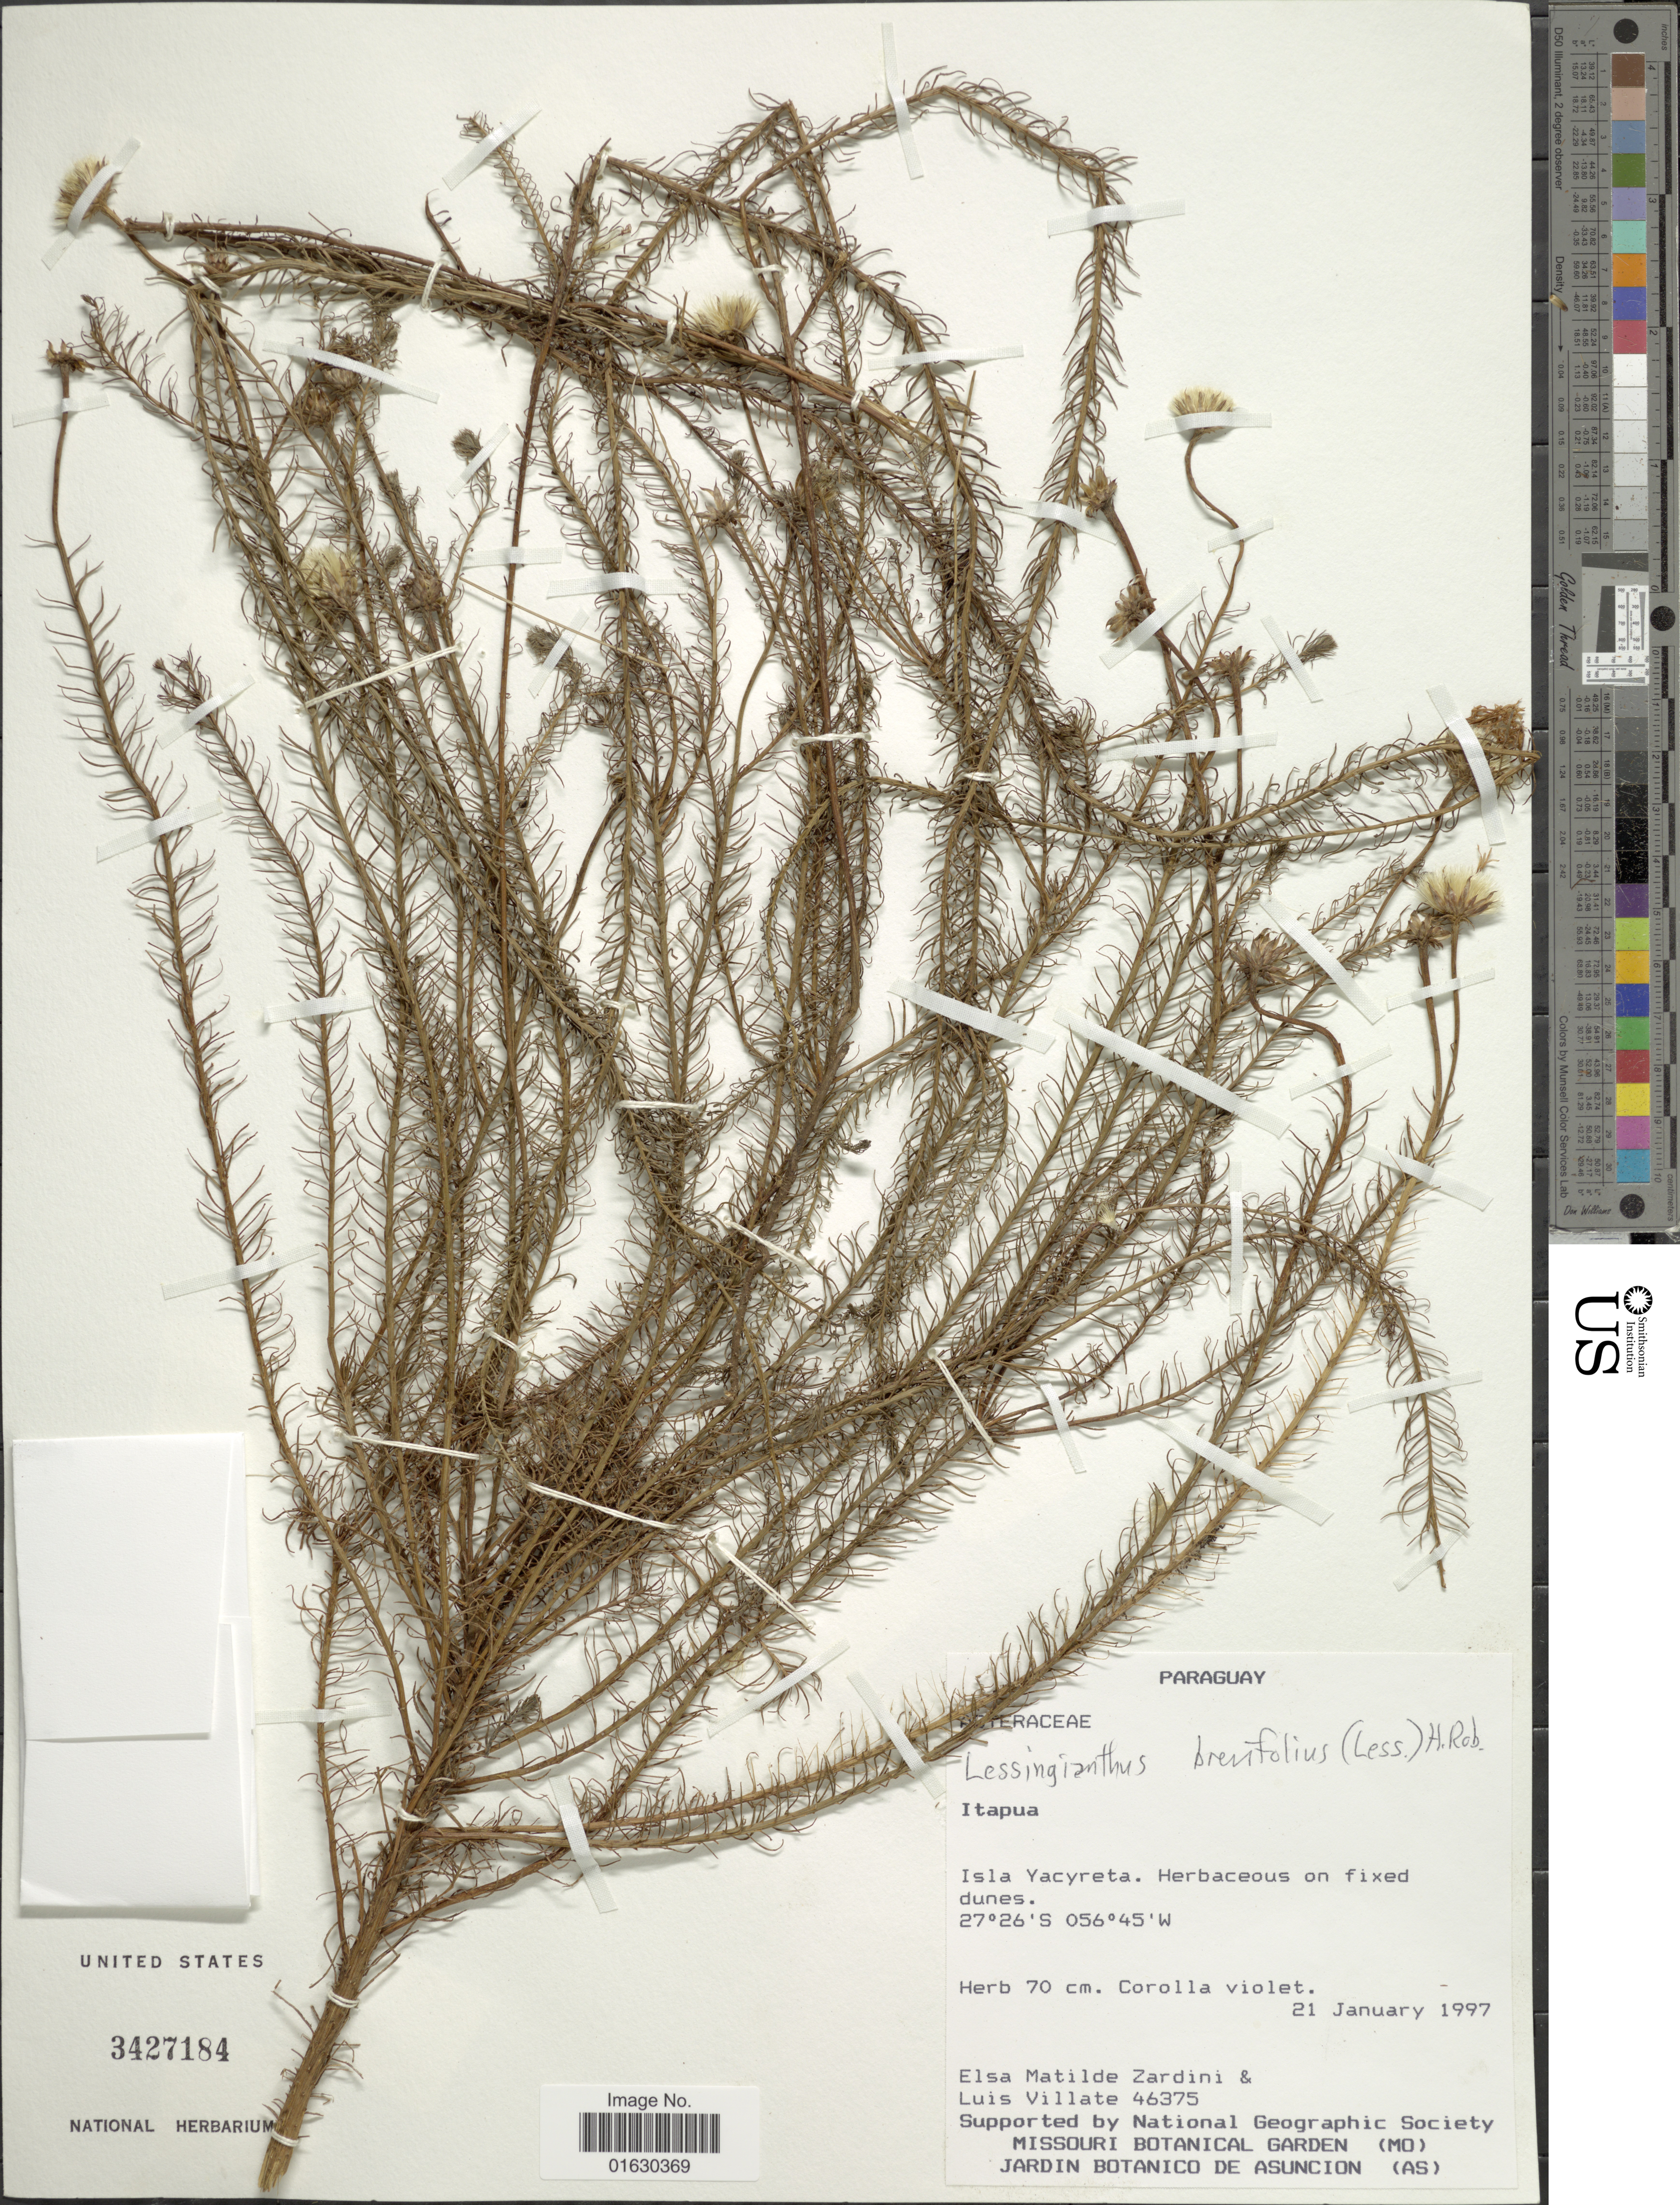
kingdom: Plantae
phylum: Tracheophyta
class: Magnoliopsida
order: Asterales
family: Asteraceae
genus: Lessingianthus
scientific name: Lessingianthus brevifolius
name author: (Less.) H. Rob.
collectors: E. M. Zardini & L. Villate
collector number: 46375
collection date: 1997-01-21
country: Paraguay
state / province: Itapua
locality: Isla Yacyreta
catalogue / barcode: US 3427184